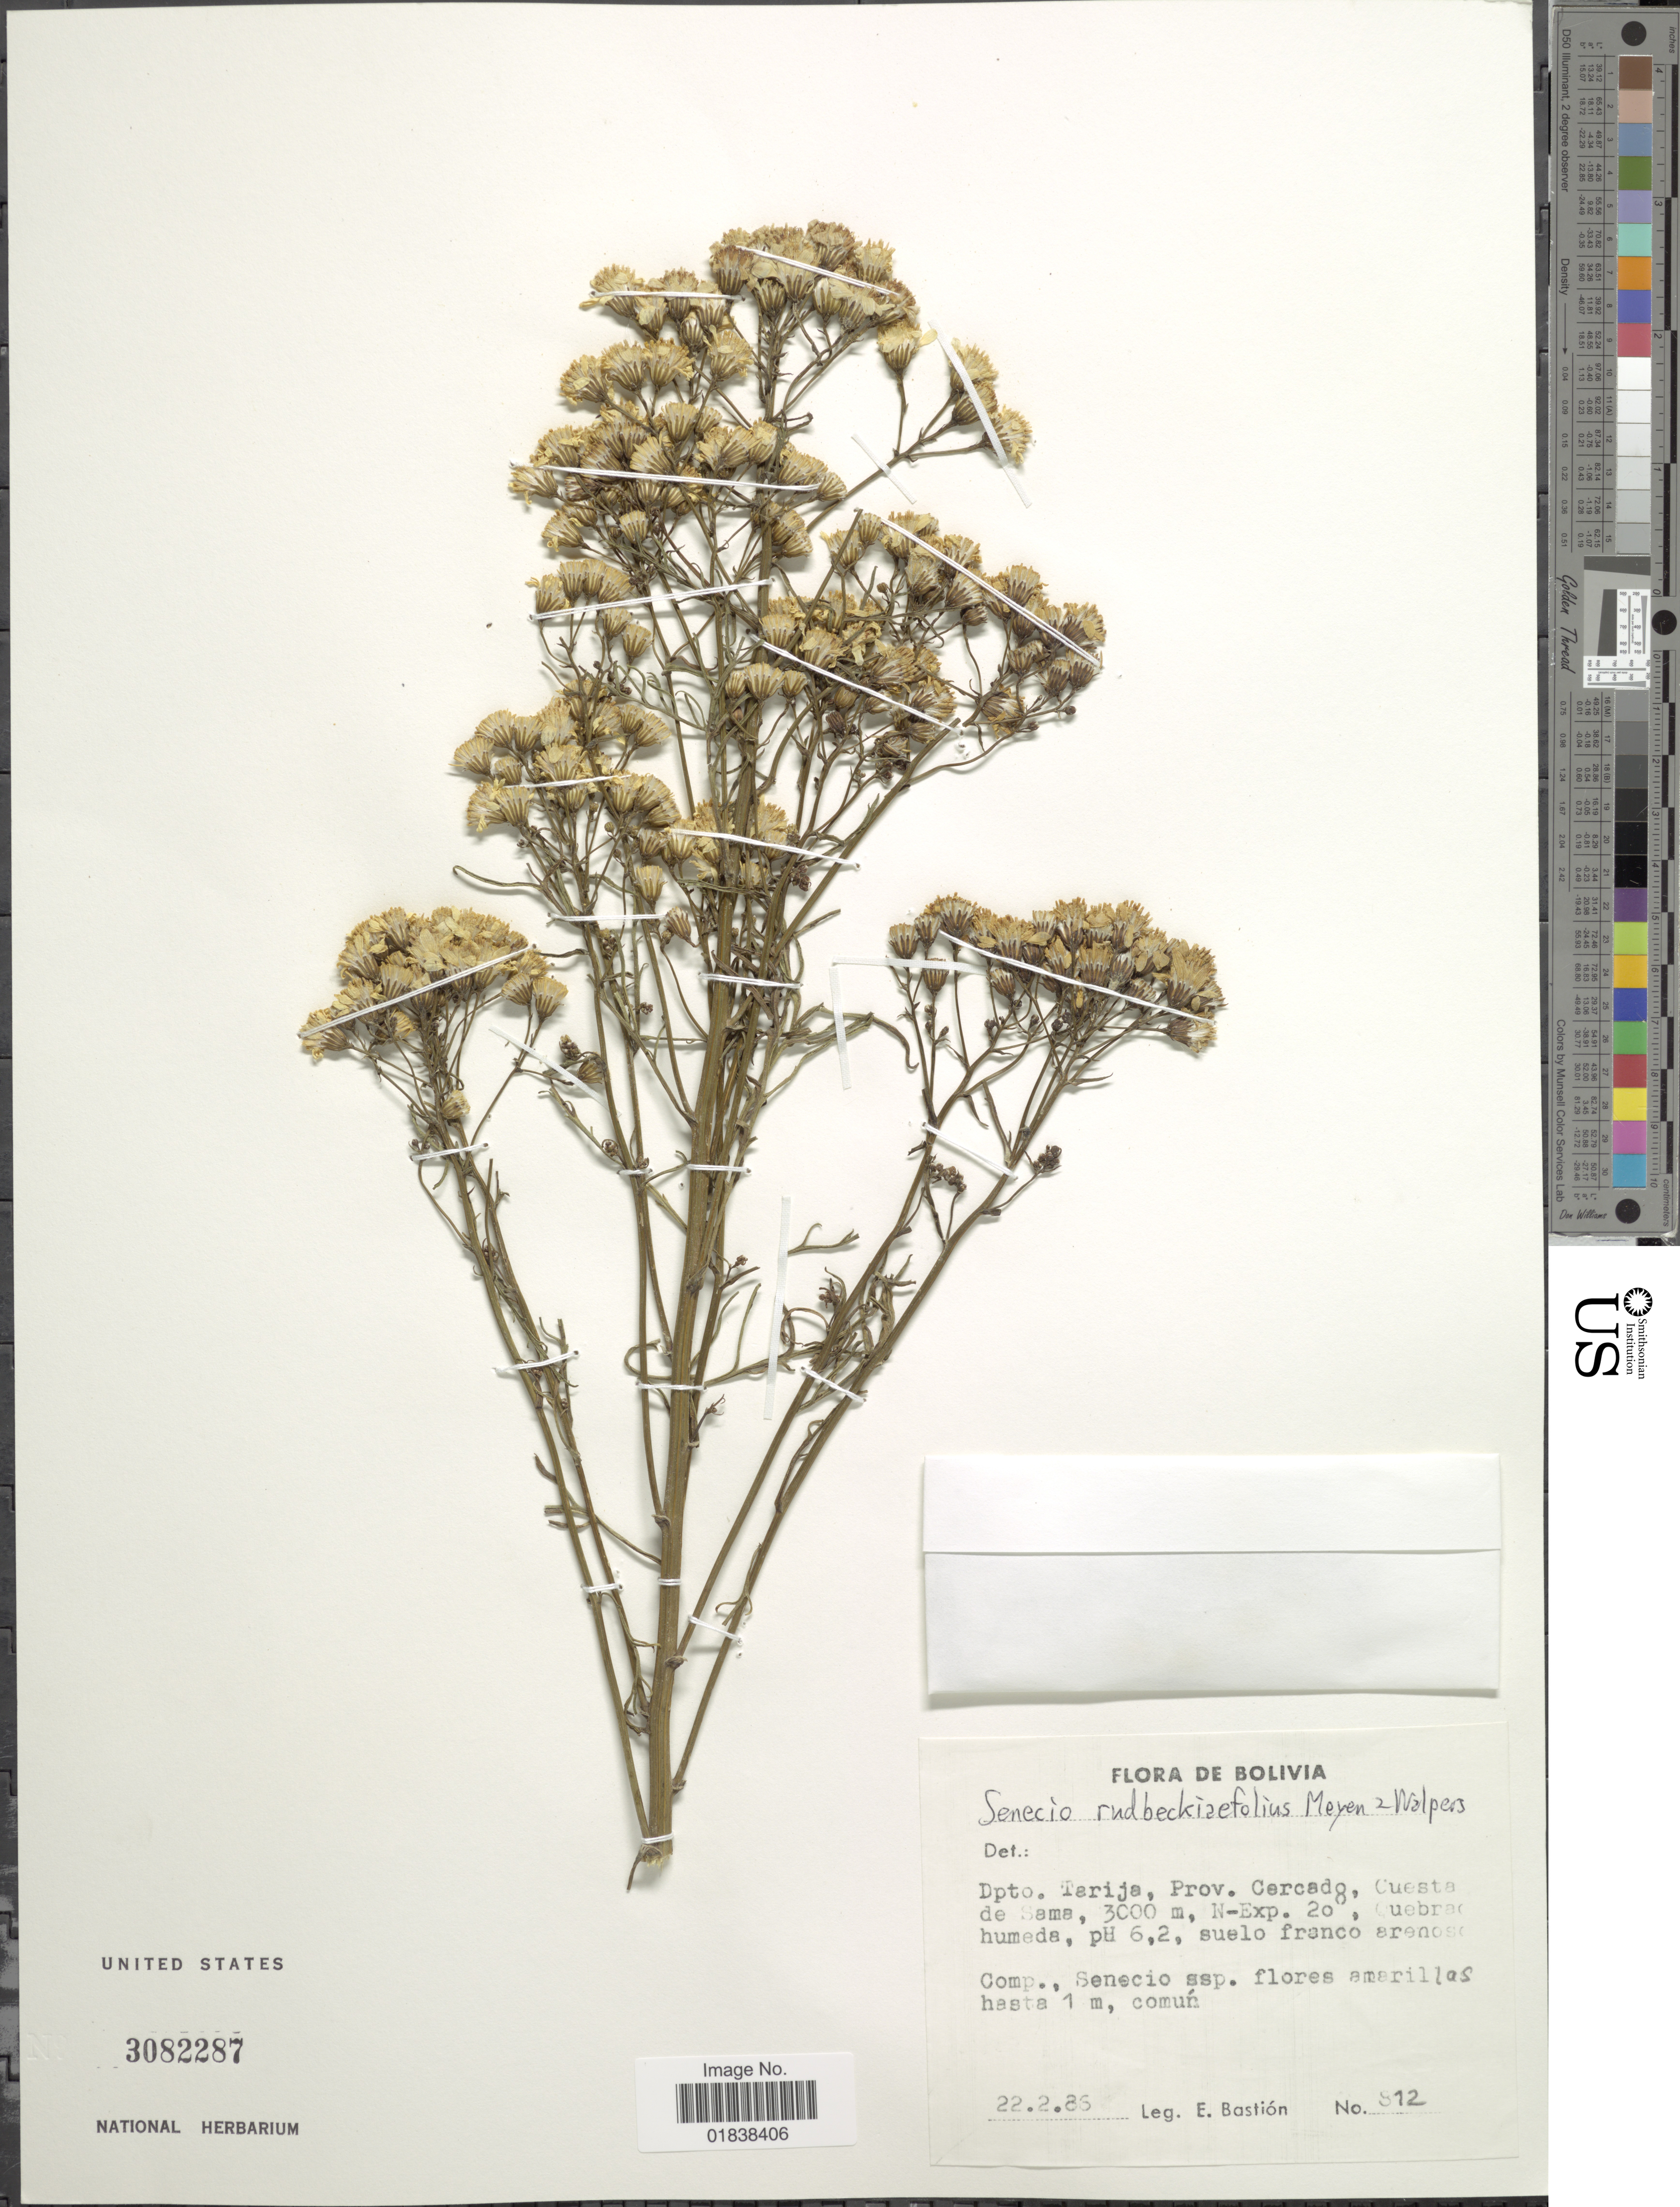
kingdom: Plantae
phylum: Tracheophyta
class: Magnoliopsida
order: Asterales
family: Asteraceae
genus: Senecio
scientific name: Senecio rudbeckiifolius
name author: Meyen & Walp.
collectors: E. Bastion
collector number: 812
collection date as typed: Transcribed d/m/y: 22/2/86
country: Bolivia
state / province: Tarija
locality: Prov. Cercado, Cuesta de Sama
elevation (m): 3000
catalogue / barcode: US 3082287